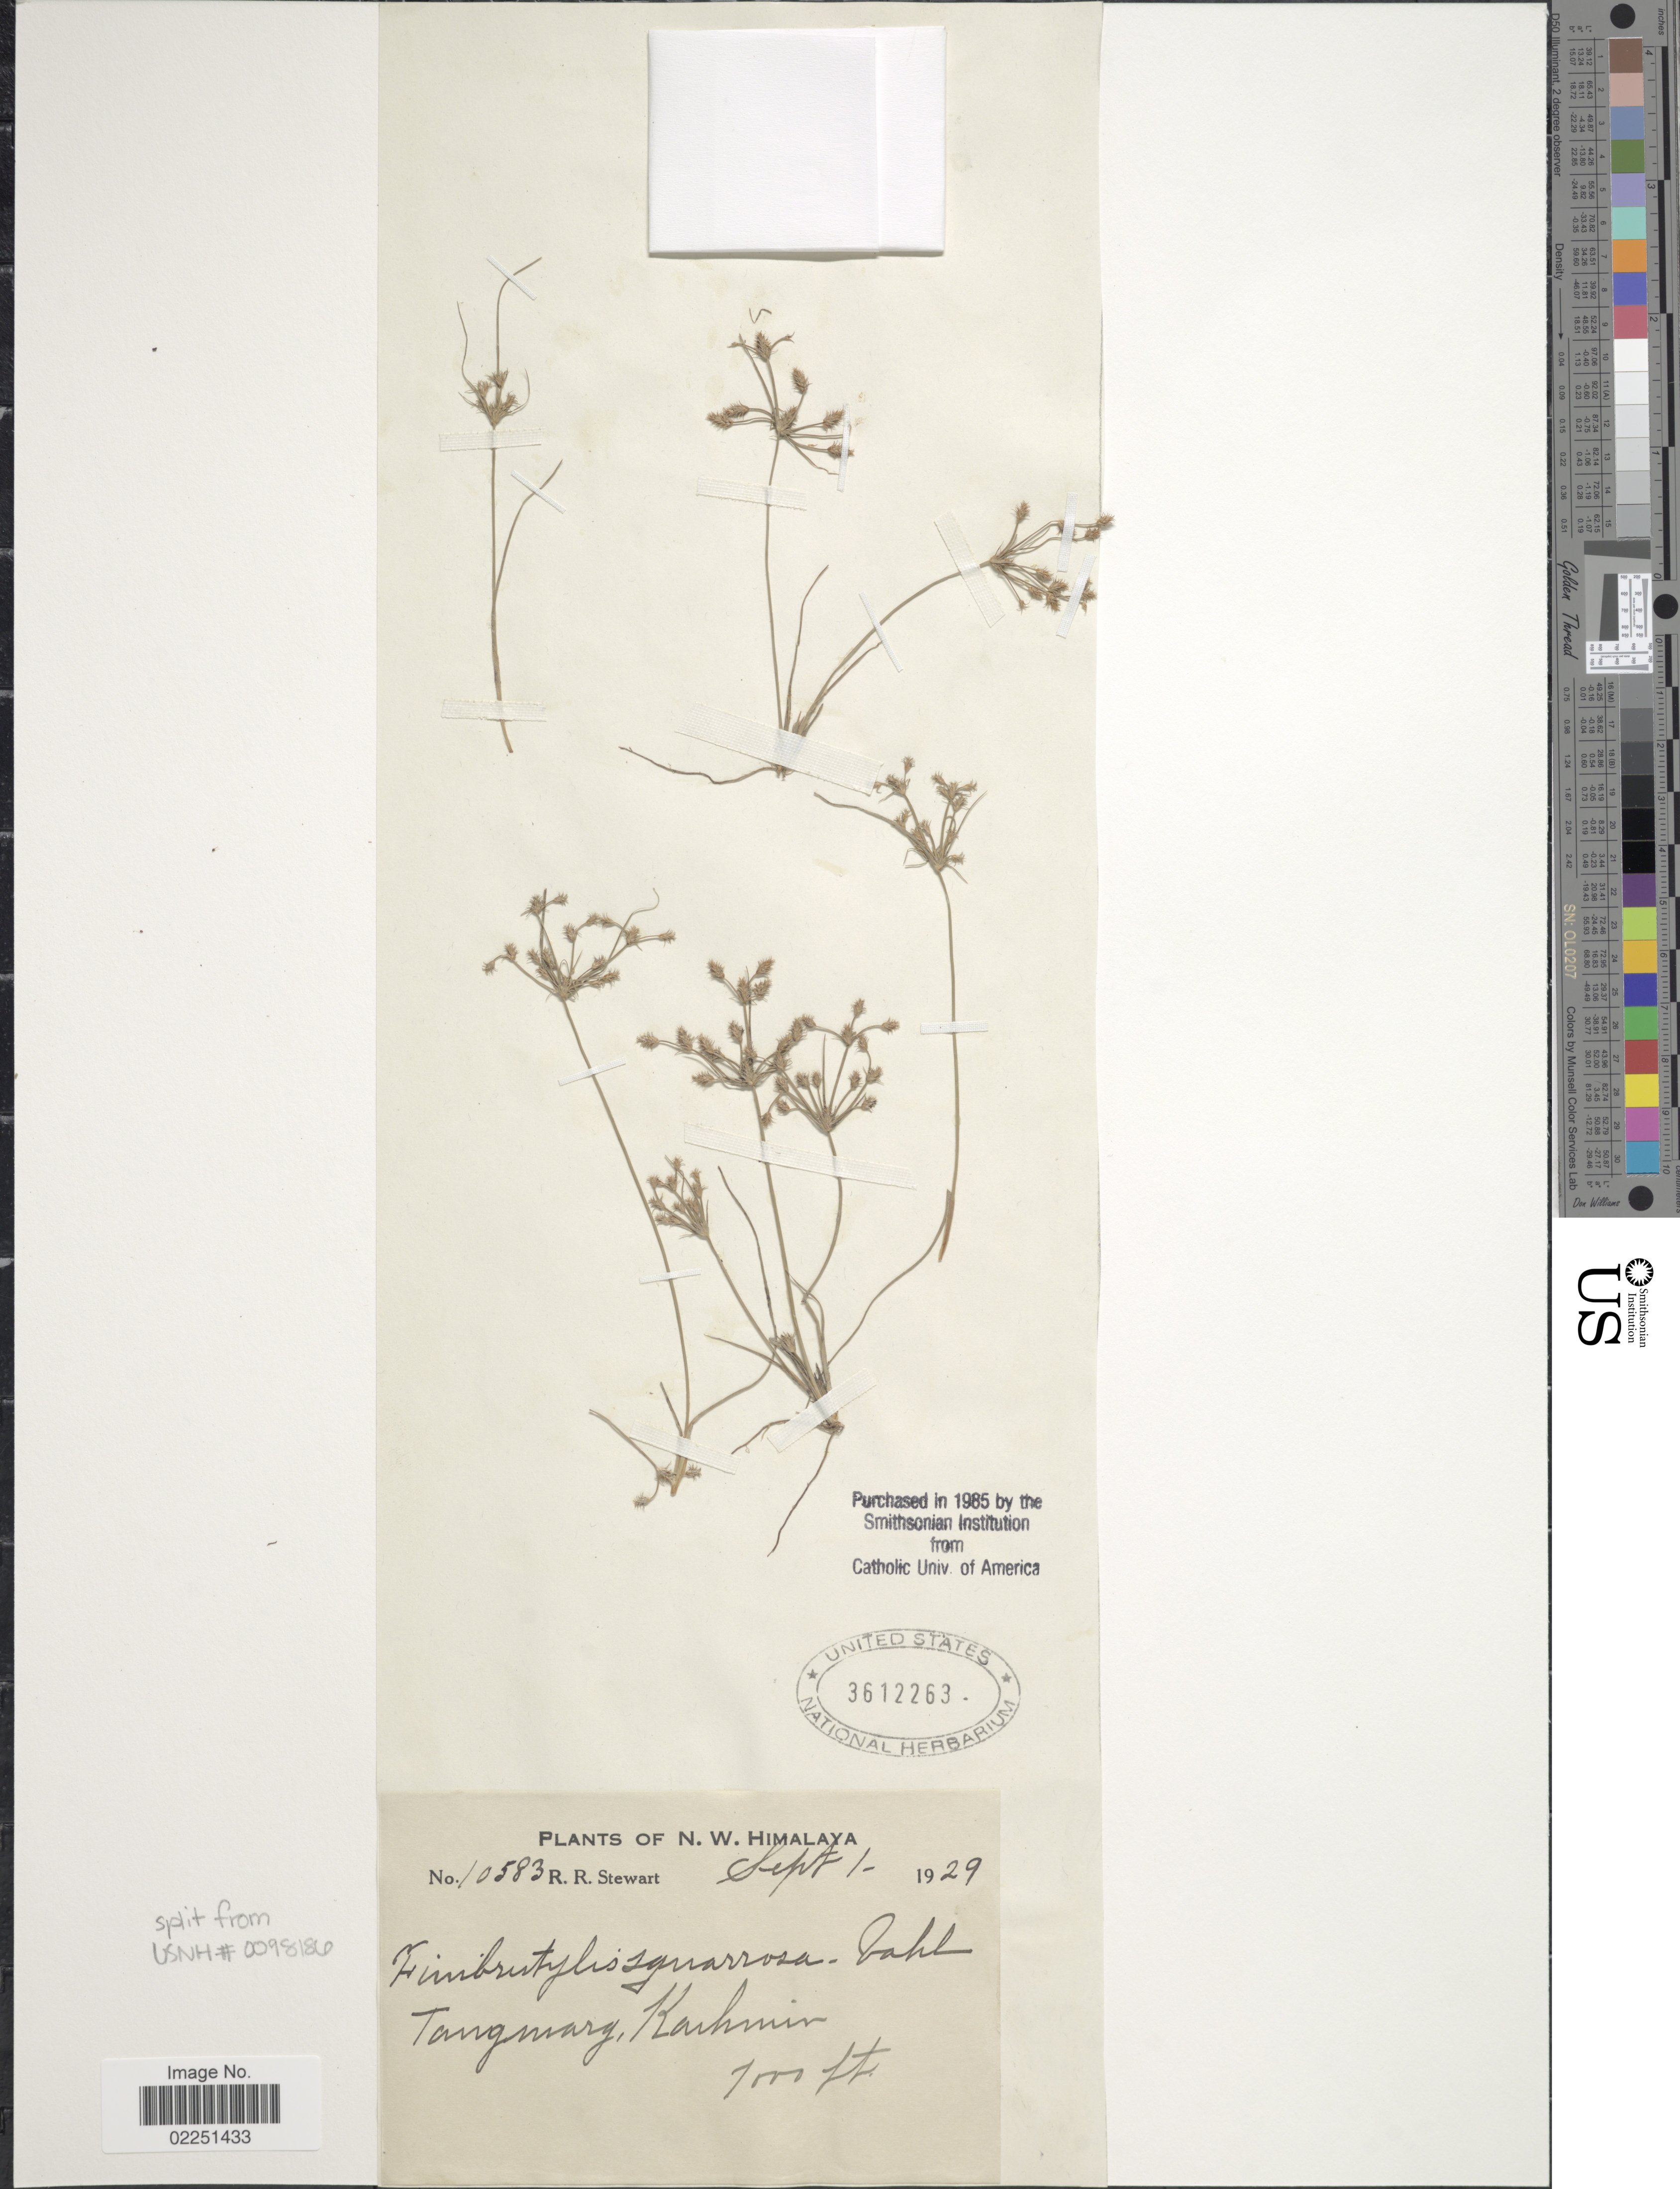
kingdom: Plantae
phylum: Tracheophyta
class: Liliopsida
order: Poales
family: Cyperaceae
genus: Fimbristylis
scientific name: Fimbristylis squarrosa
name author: Vahl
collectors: R. R. Stewart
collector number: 10583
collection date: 1929-09-01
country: India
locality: N.W. Himalaya, Tangmarg, Kashmir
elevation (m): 2134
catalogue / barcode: US 3612263